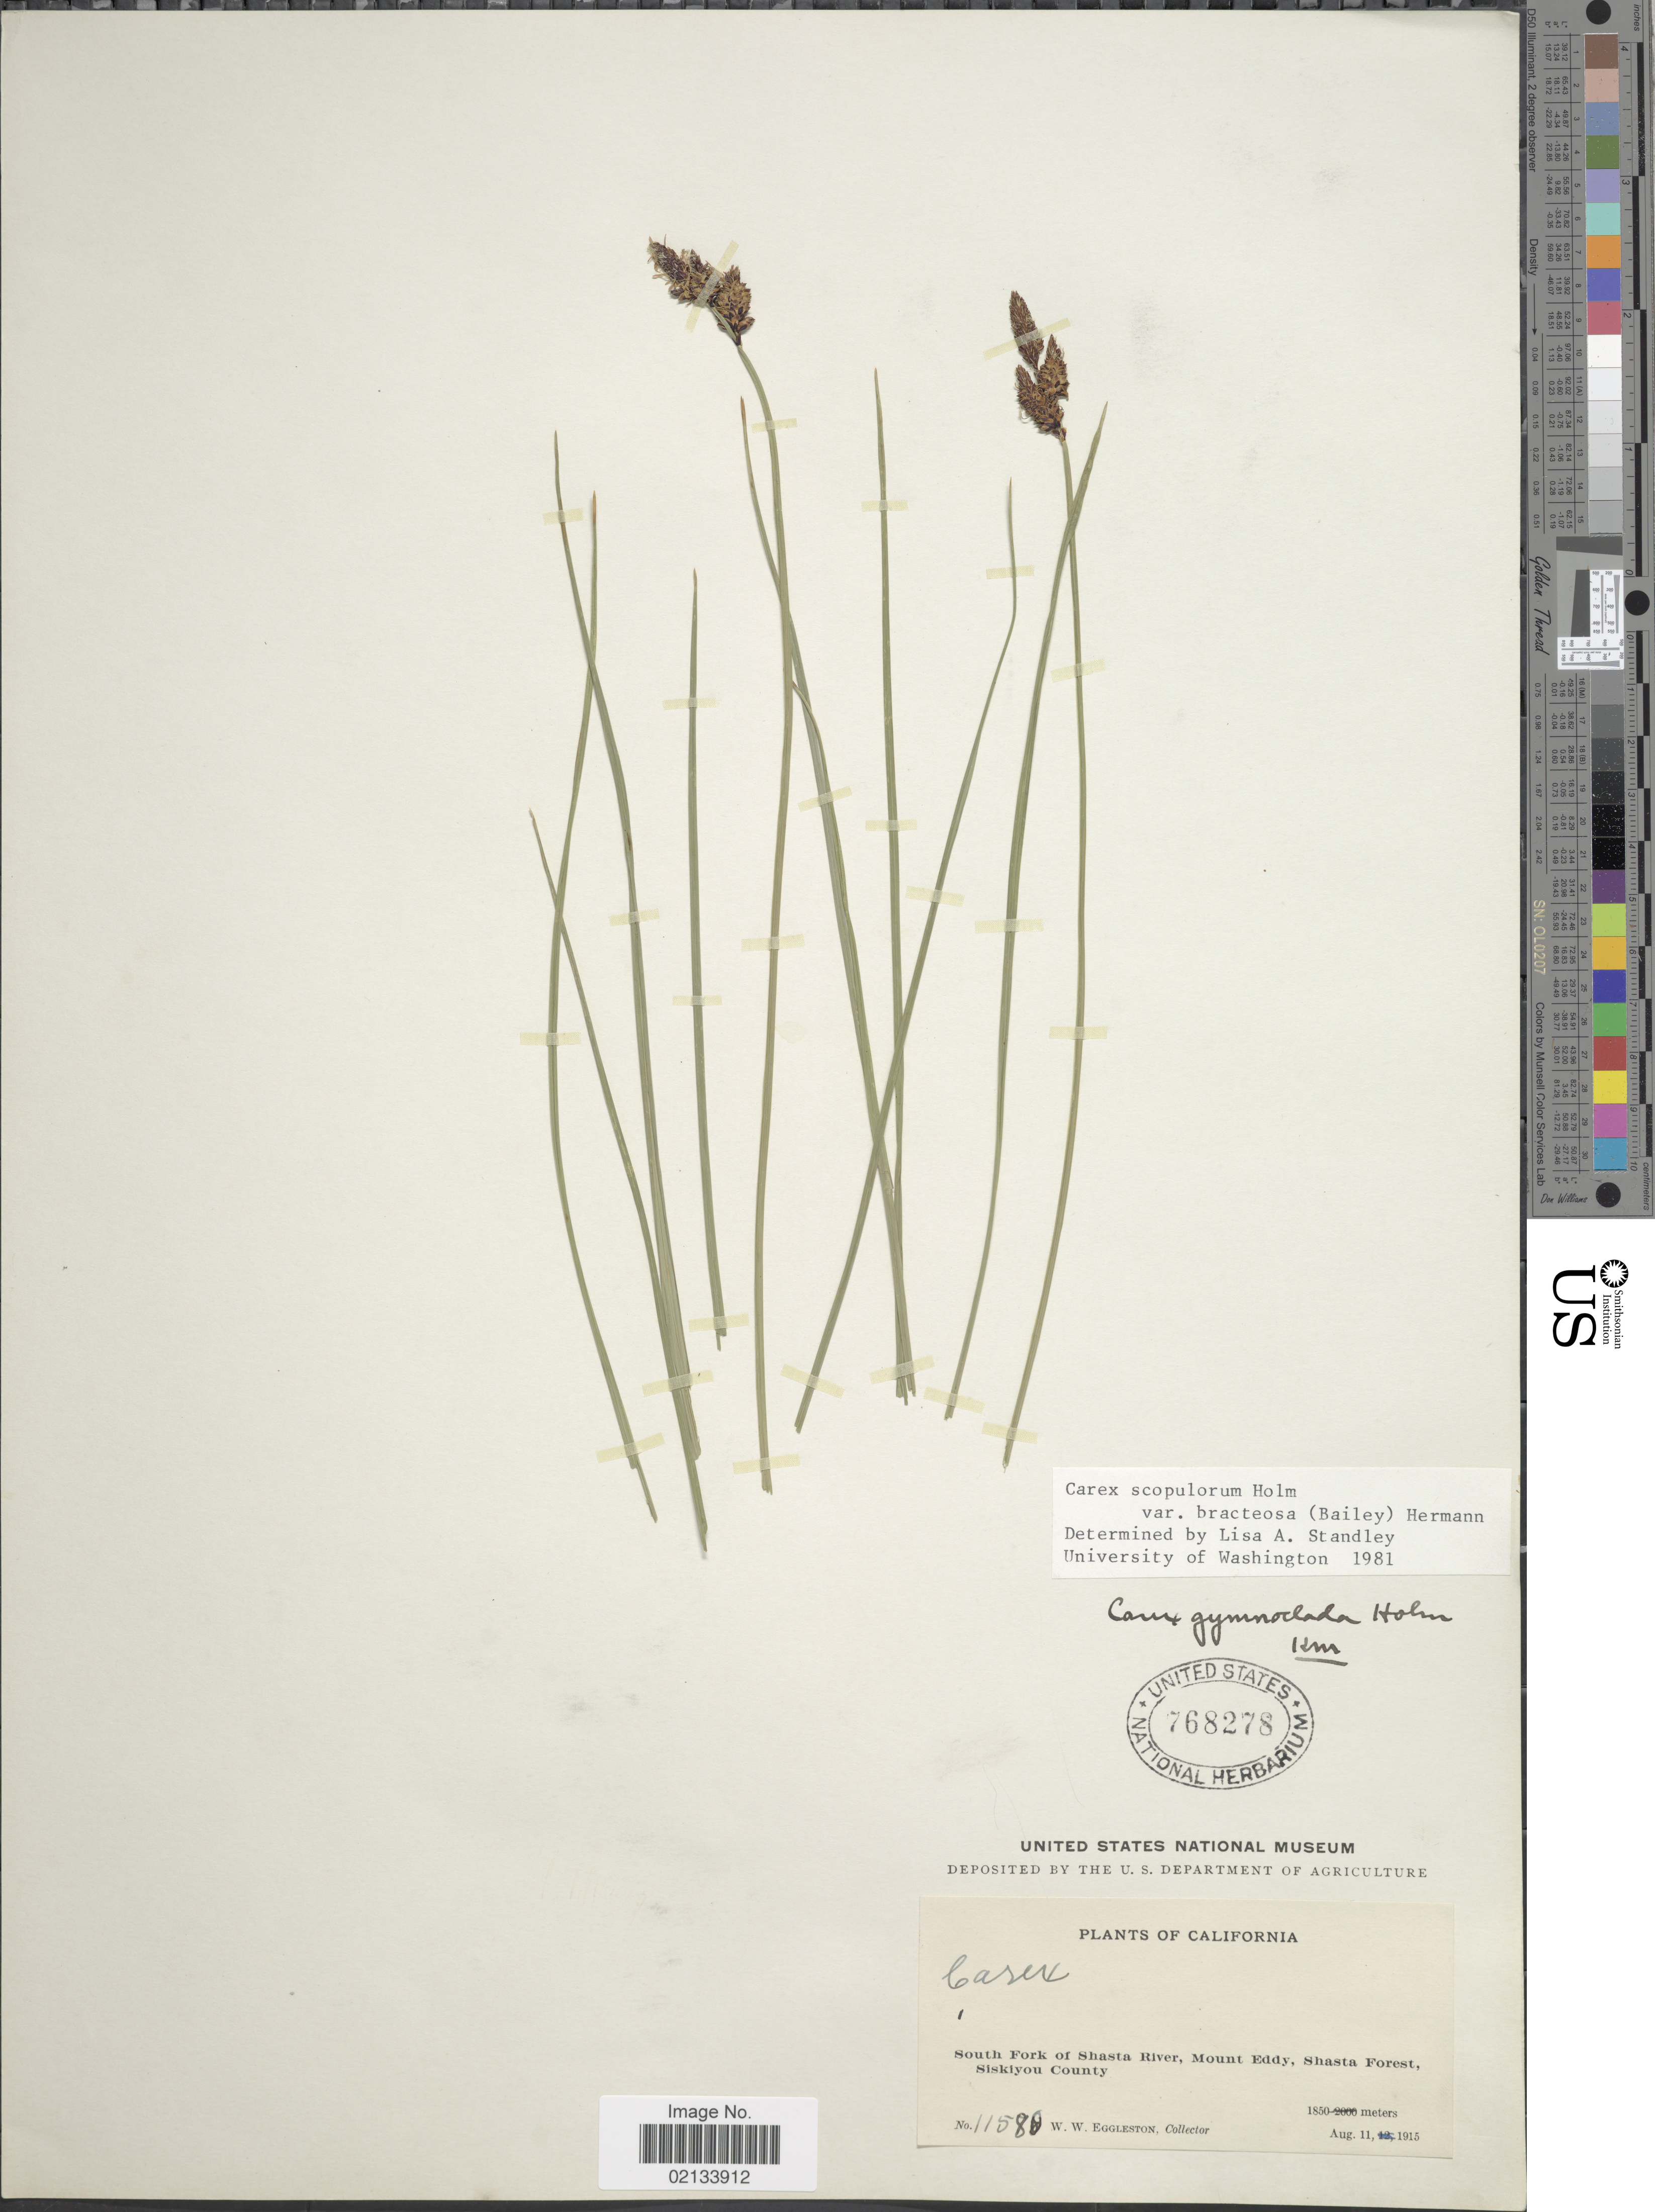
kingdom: Plantae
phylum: Tracheophyta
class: Liliopsida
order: Poales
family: Cyperaceae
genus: Carex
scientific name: Carex scopulorum var. bracteosa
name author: (L.H. Bailey) F.J. Herm.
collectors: W. W. Eggleston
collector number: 11580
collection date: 1915-08-11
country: United States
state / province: California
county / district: Siskiyou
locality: South Fork of Shasta River, Mount Eddy, Shasta Forest, Siskiyou County.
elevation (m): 1850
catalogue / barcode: US 768278